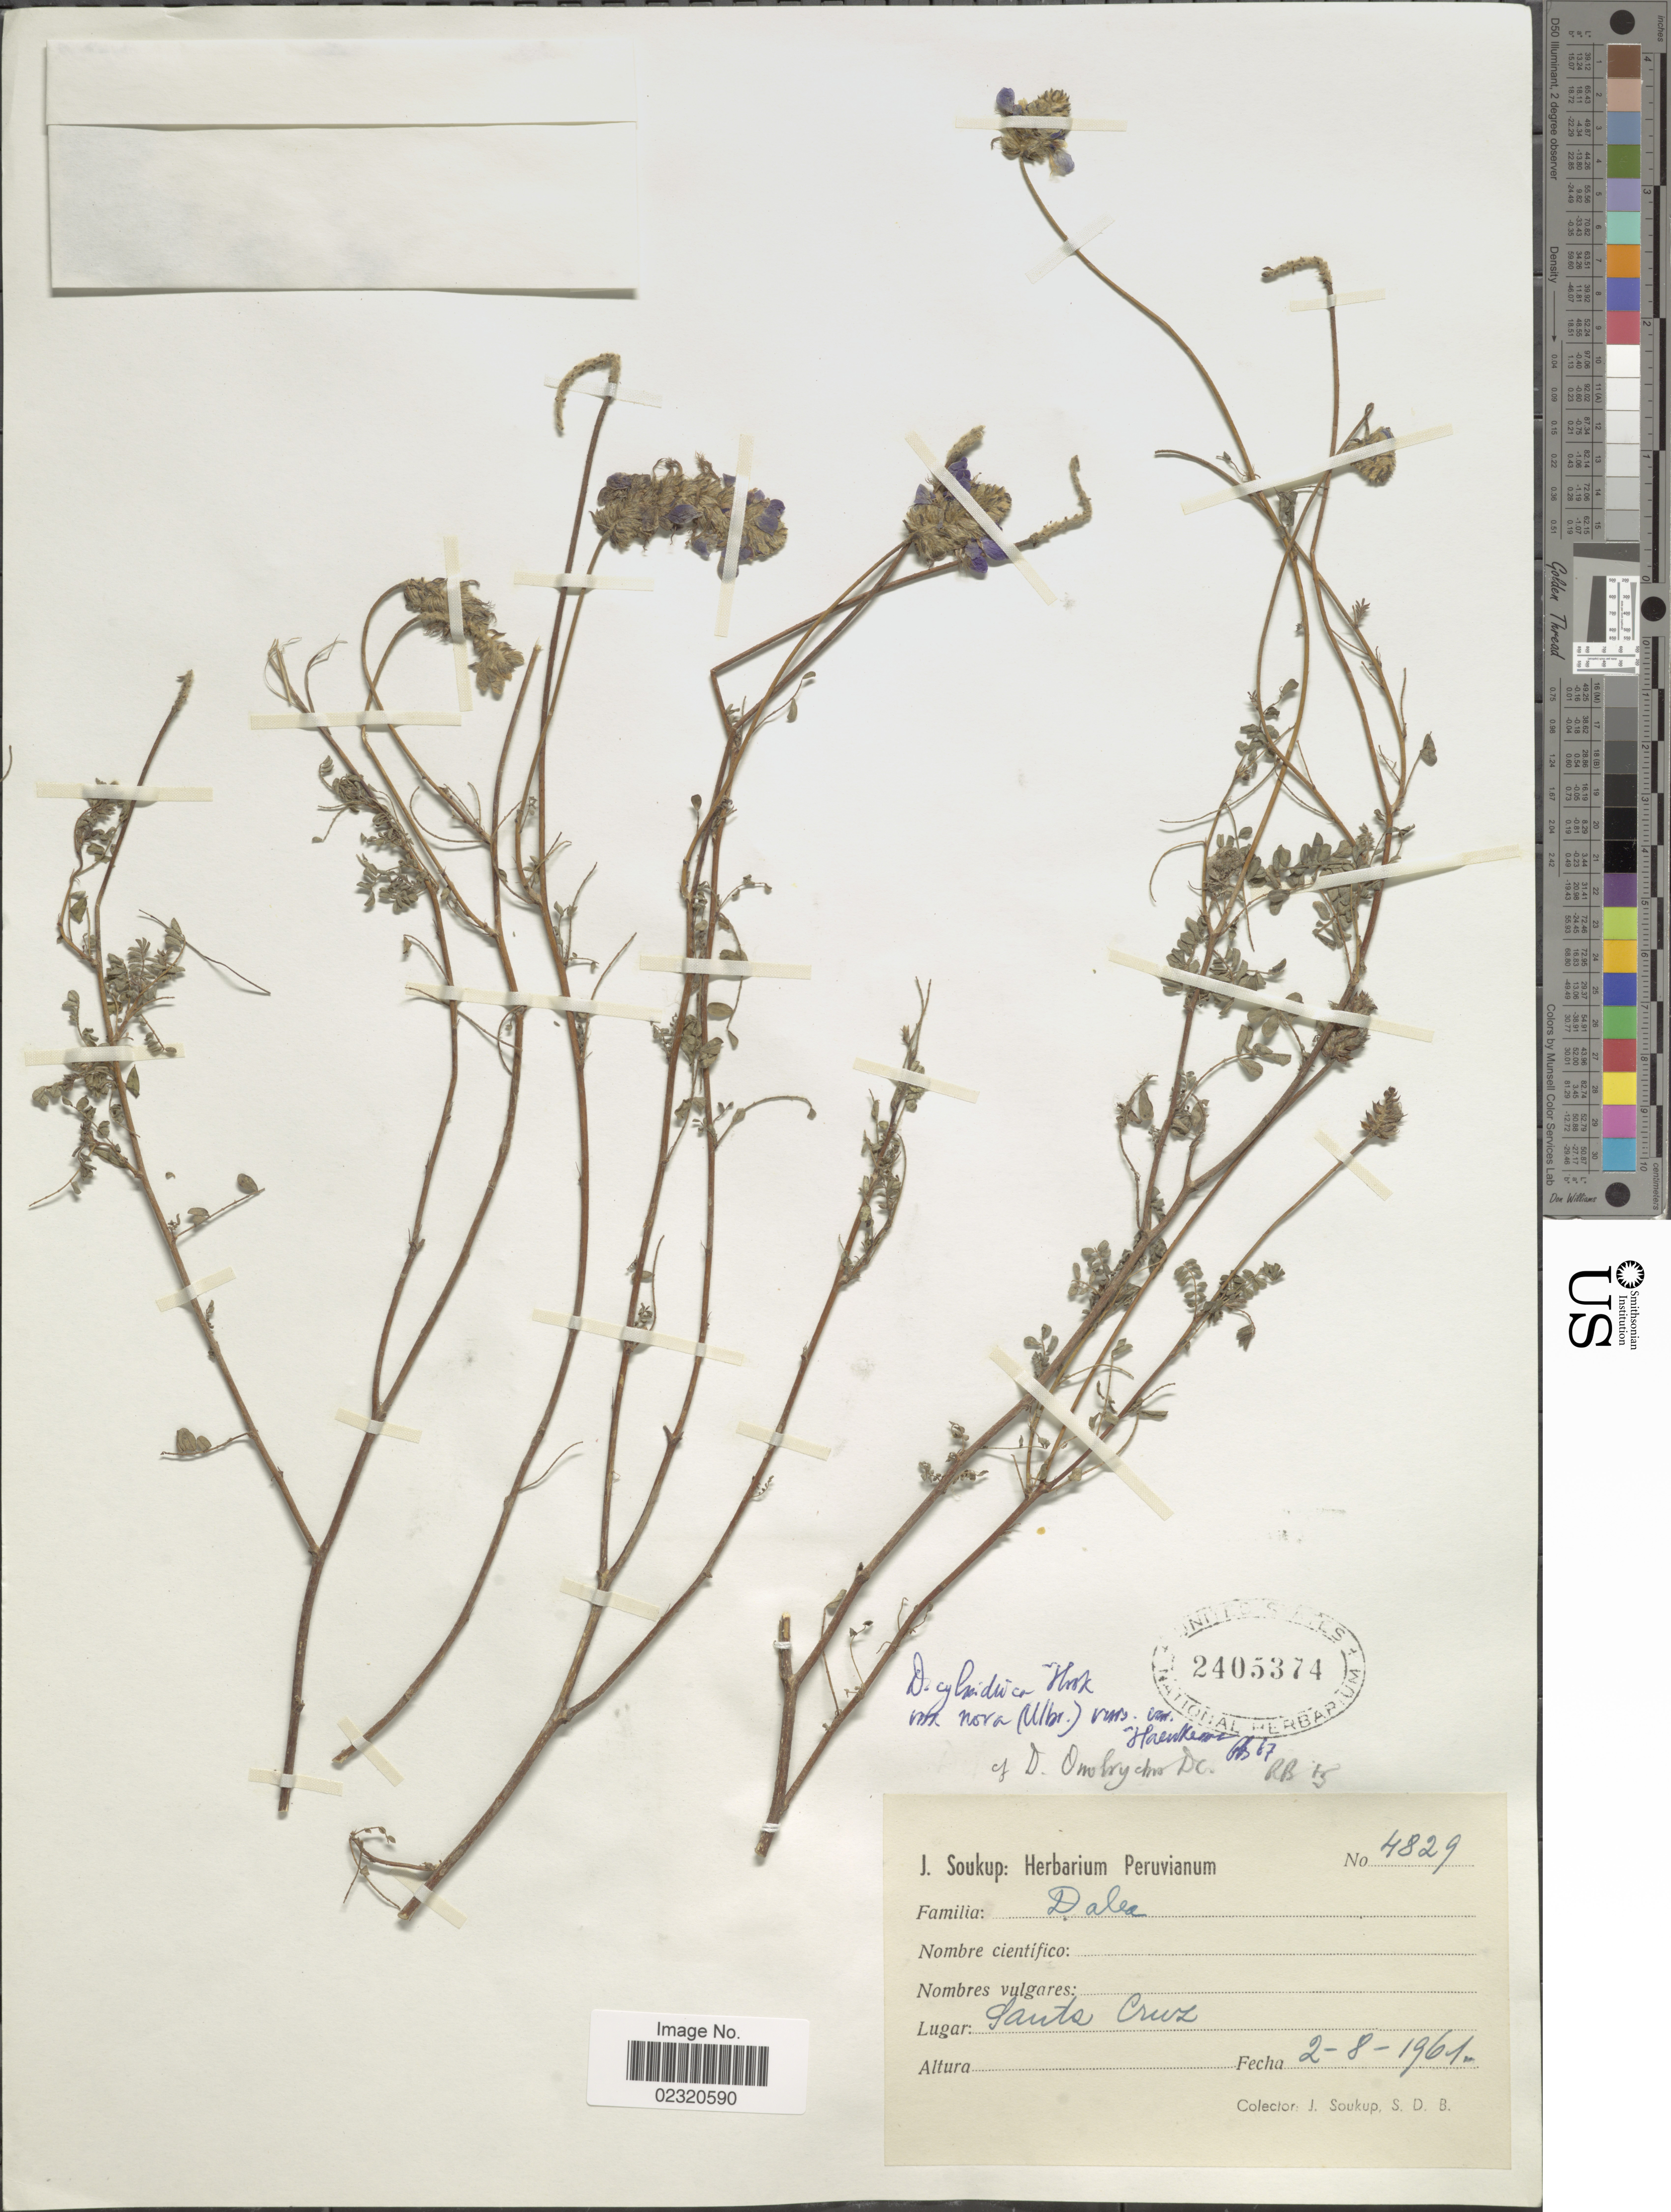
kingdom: Plantae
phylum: Tracheophyta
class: Magnoliopsida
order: Fabales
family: Fabaceae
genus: Dalea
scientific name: Dalea cylindrica var. nova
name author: (Ulbr.) Barneby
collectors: J. Soukup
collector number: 4829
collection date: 1961-08-02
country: Peru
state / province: Cajamarca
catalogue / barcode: US 2405374